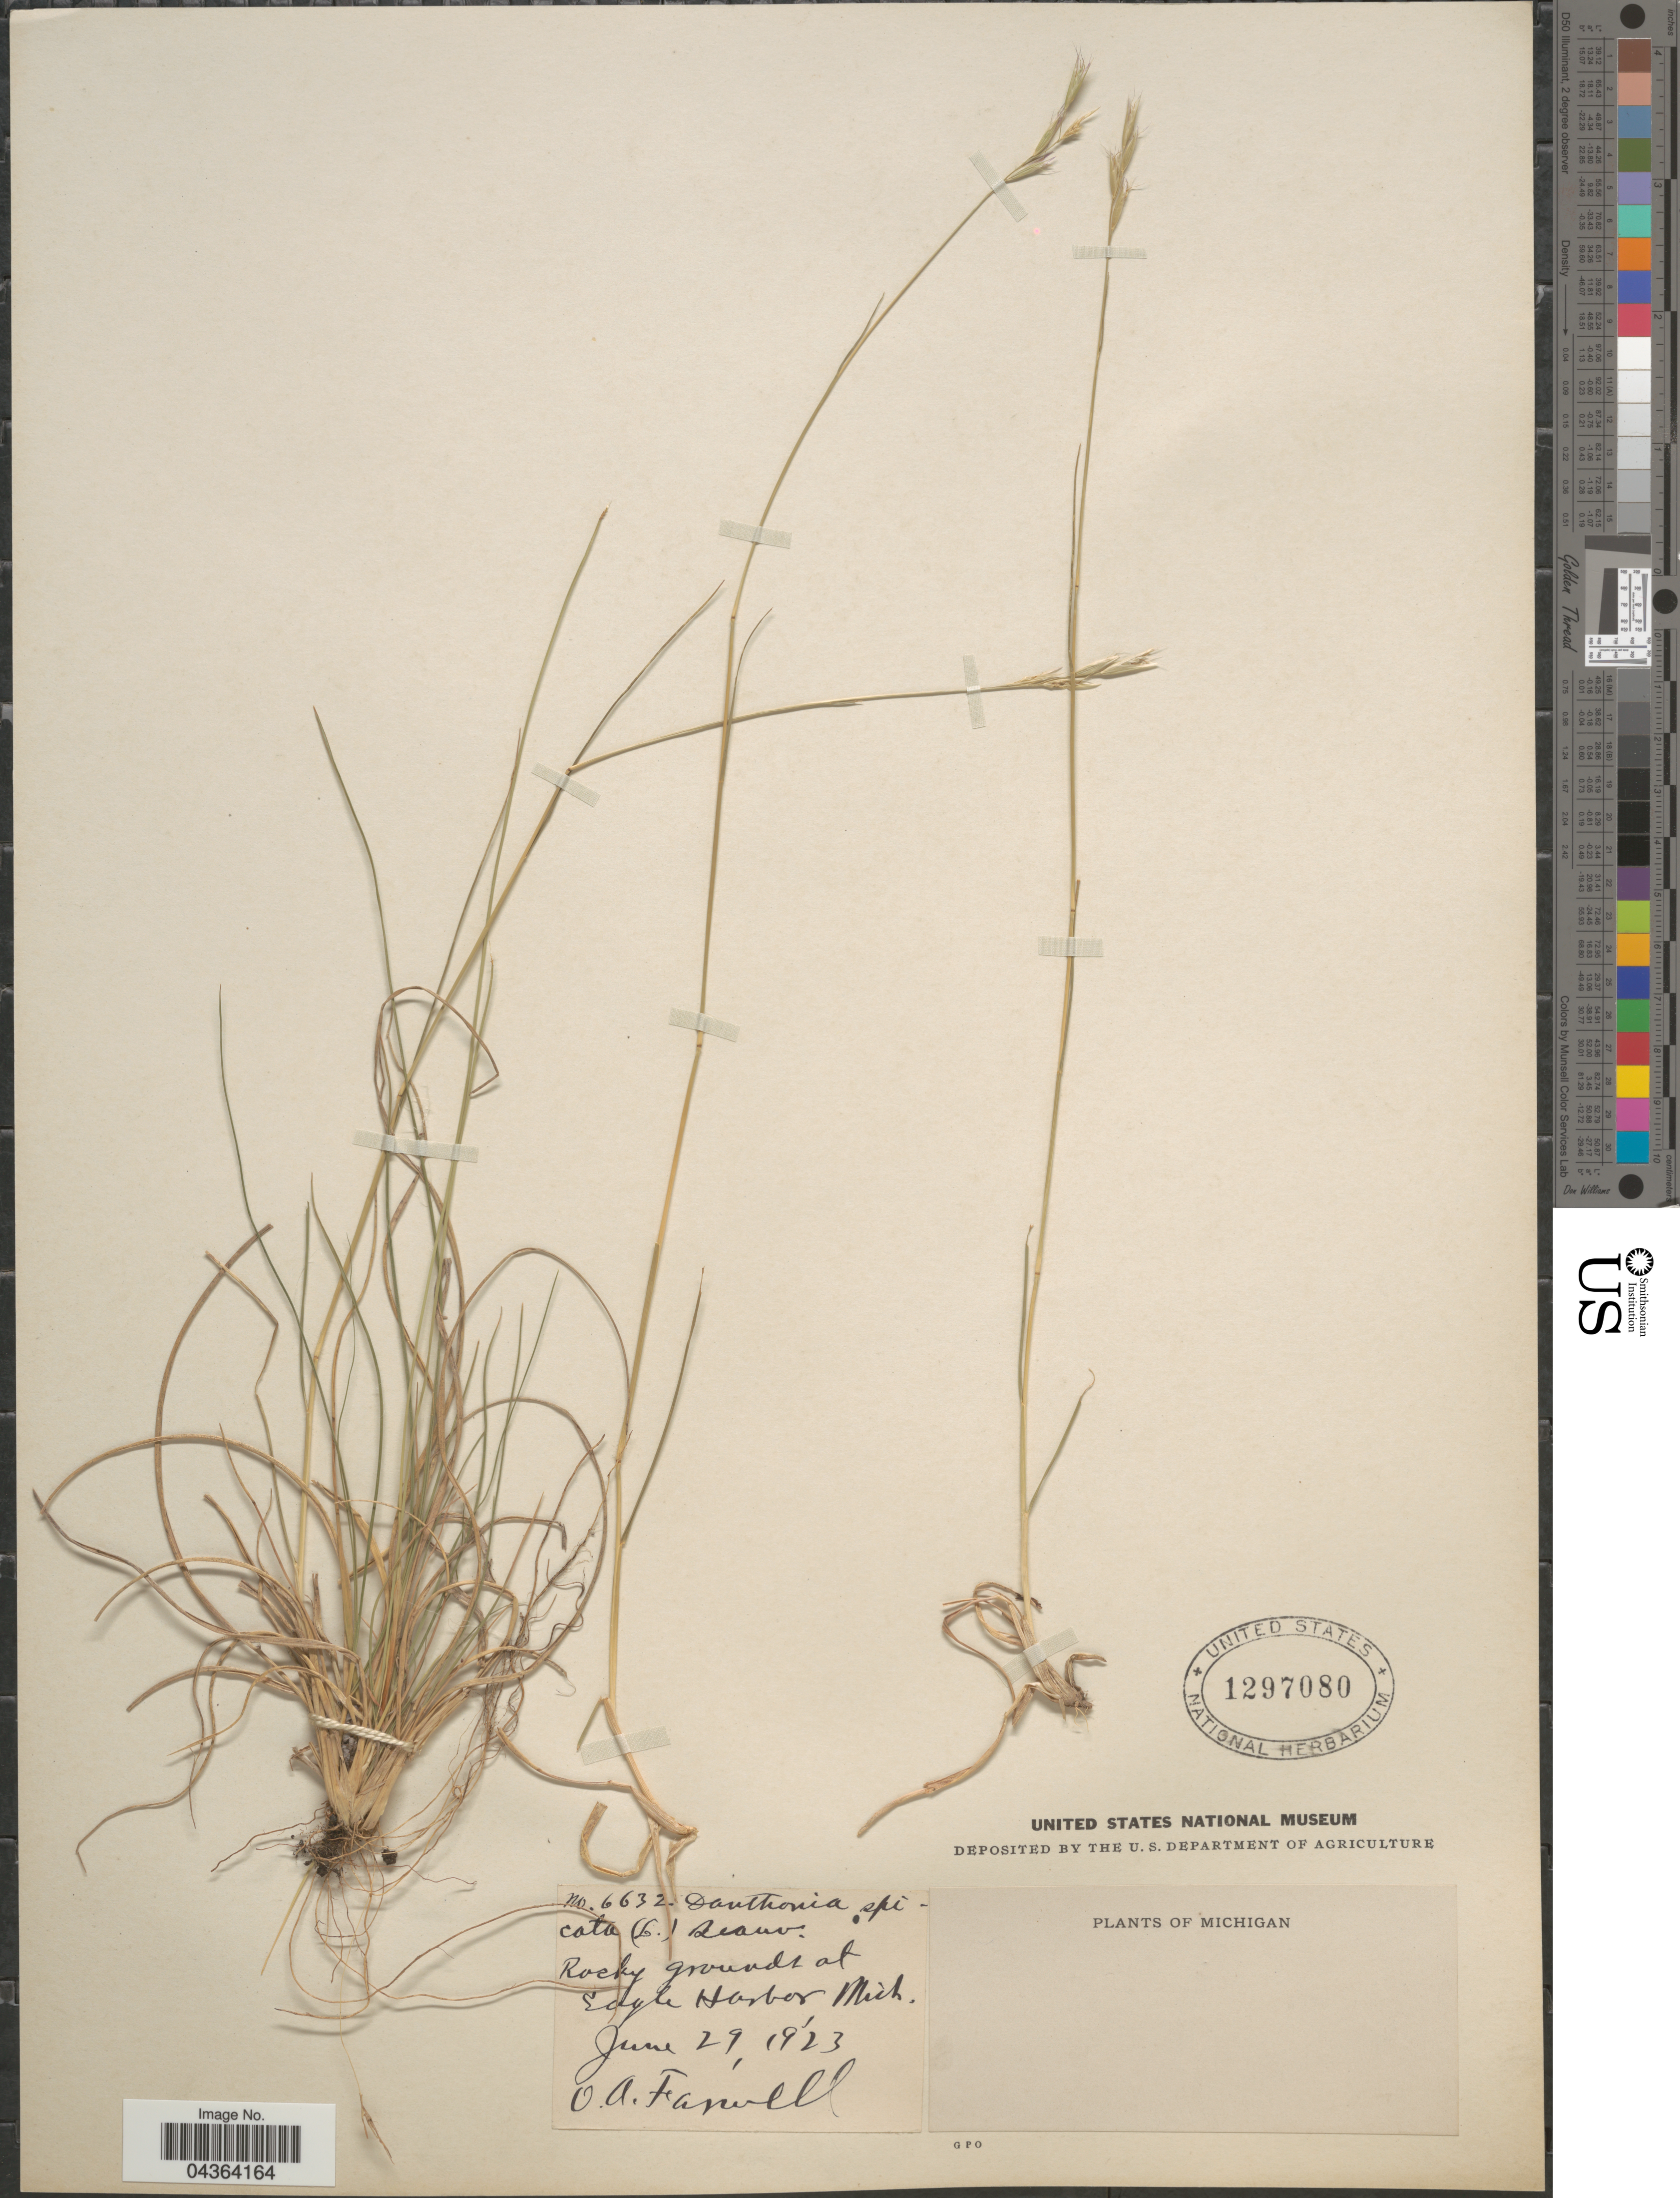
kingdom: Plantae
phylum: Tracheophyta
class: Liliopsida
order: Poales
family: Poaceae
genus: Danthonia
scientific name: Danthonia spicata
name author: (L.) P. Beauv. ex Roem. & Schult.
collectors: O. Farwell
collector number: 6632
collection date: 1923-06-29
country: United States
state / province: Michigan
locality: Rocky grounds at Eagle Harbor.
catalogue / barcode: US 1297080